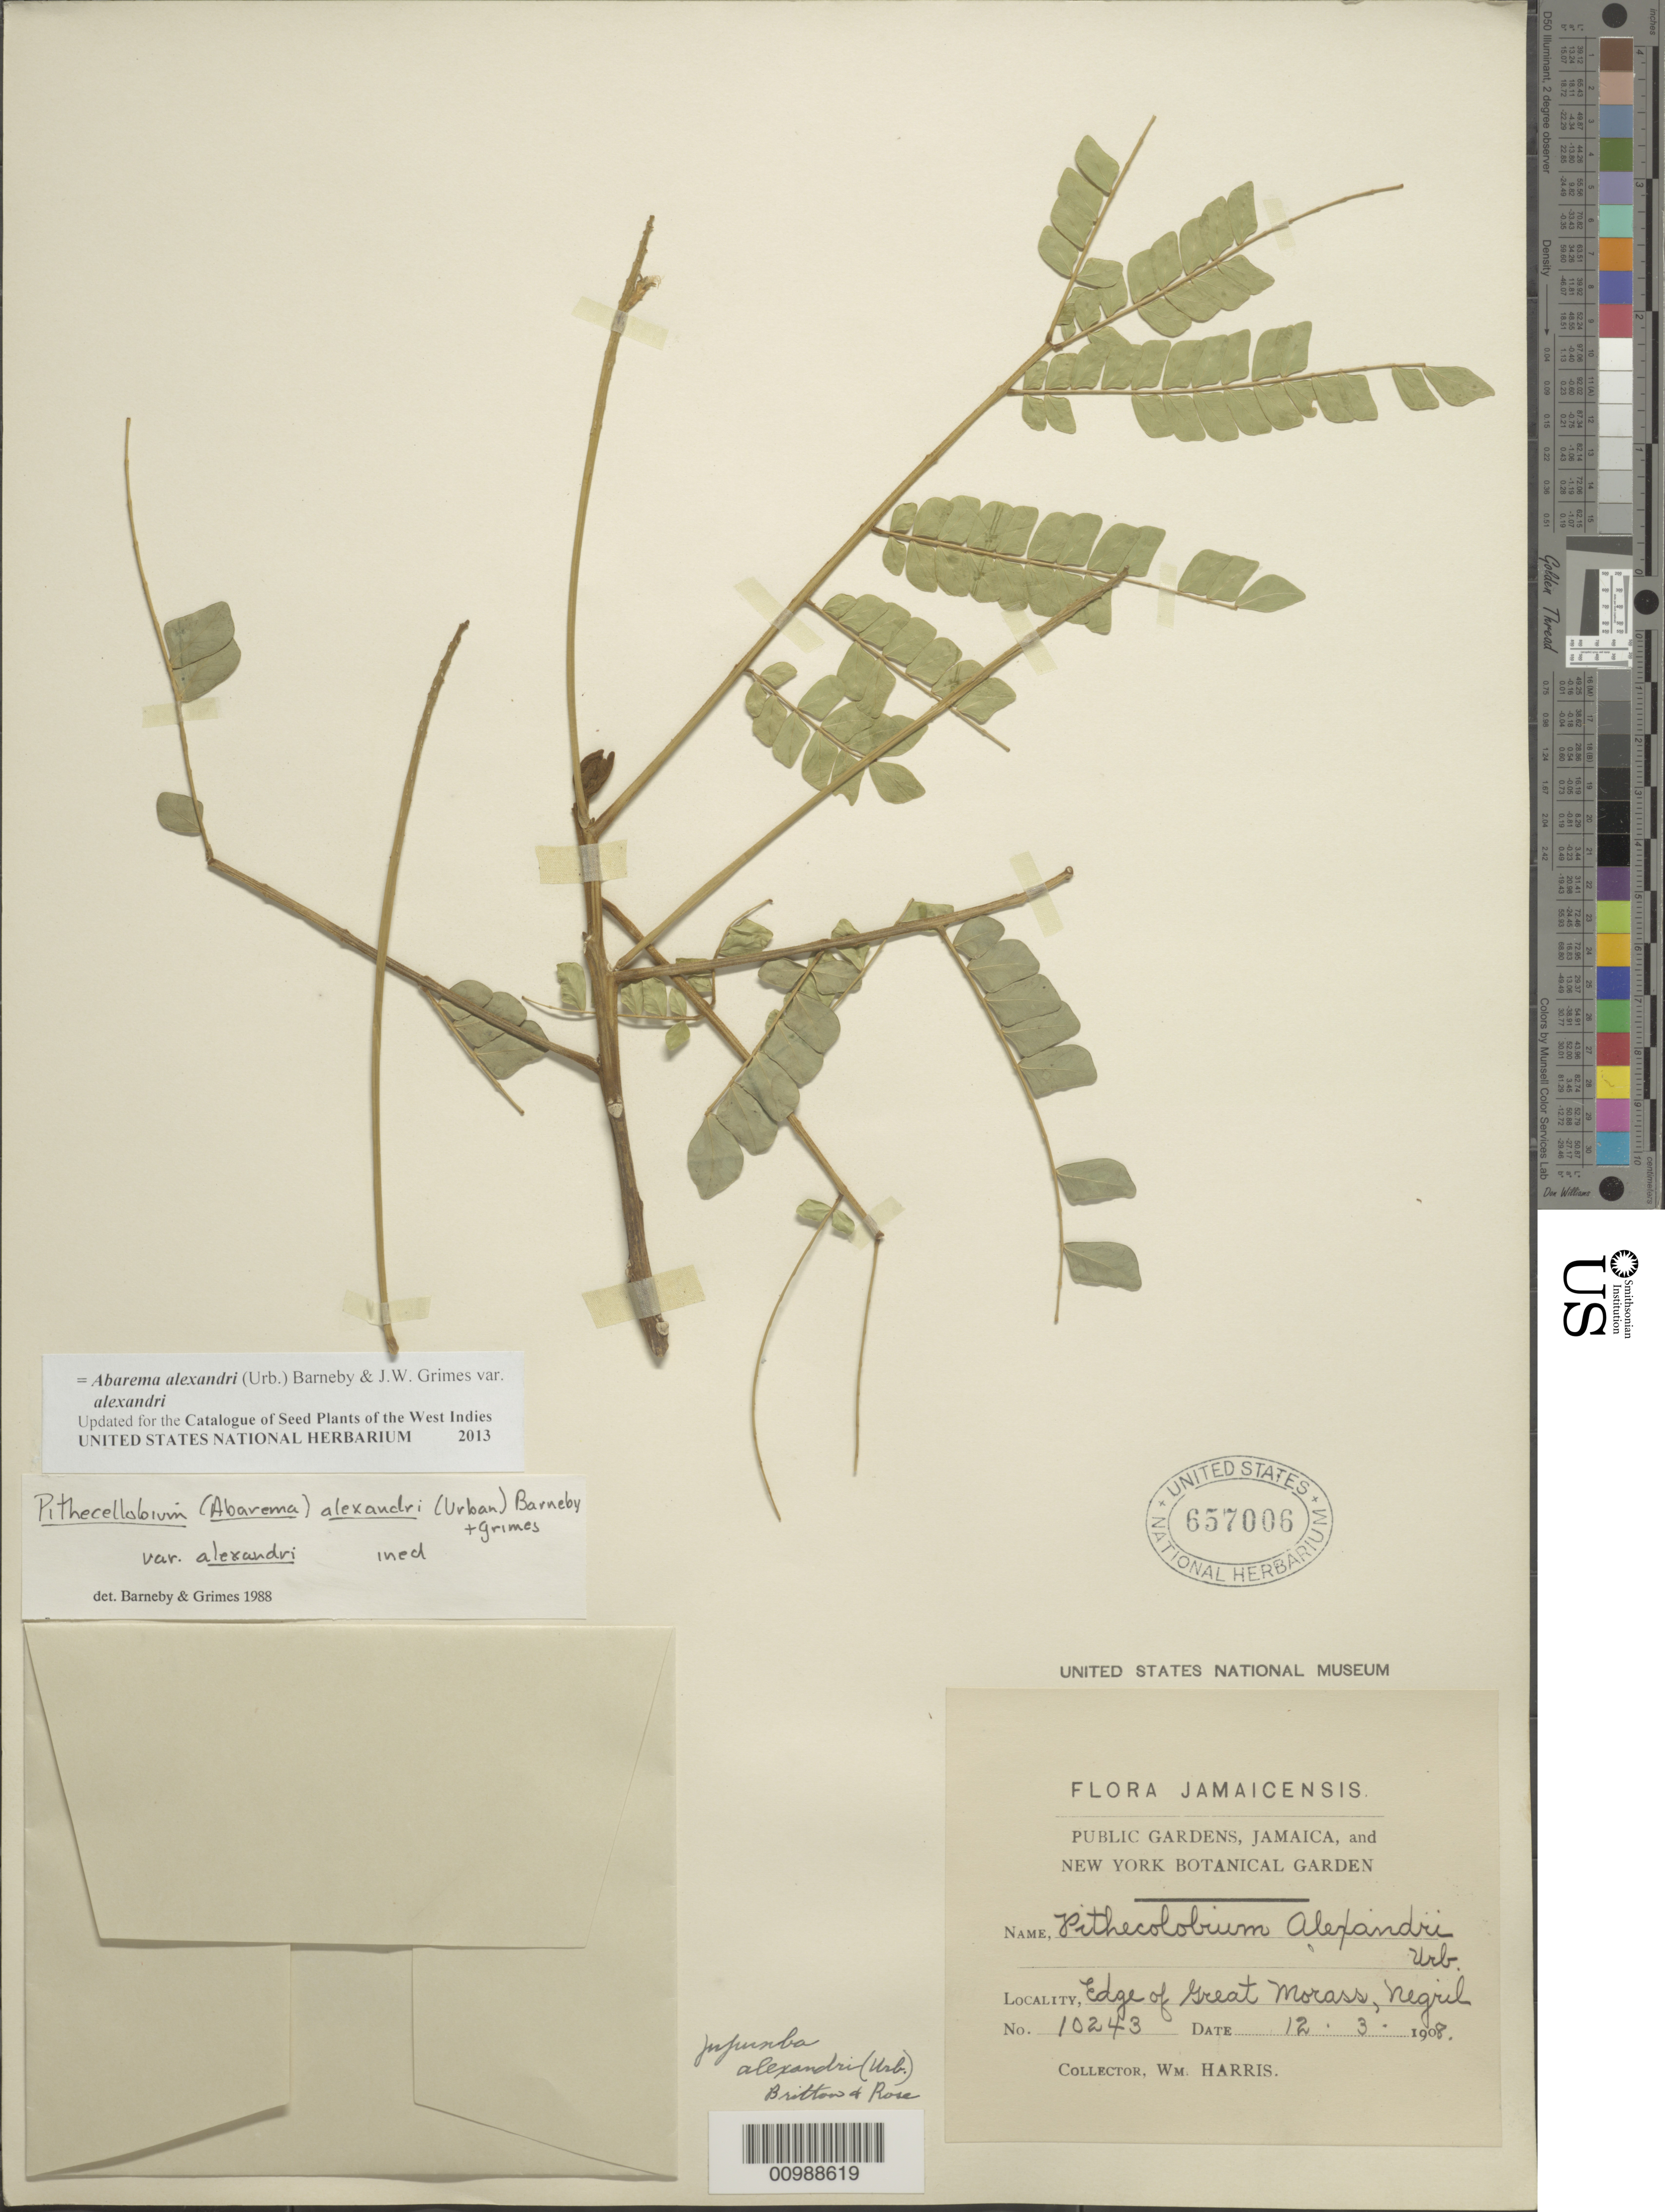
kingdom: Plantae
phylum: Tracheophyta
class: Magnoliopsida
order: Fabales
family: Fabaceae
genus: Jupunba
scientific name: Jupunba alexandri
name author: (Urb.) Britton & Rose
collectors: W. H. Harris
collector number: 10243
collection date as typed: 12 Mar 1908 or 03 Dec 1908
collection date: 1908-03-12 or 1908-12-03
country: Jamaica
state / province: Westmoreland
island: Jamaica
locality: Negril, edge of Great Morass.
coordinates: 0 N, 0 E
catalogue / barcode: US 657006